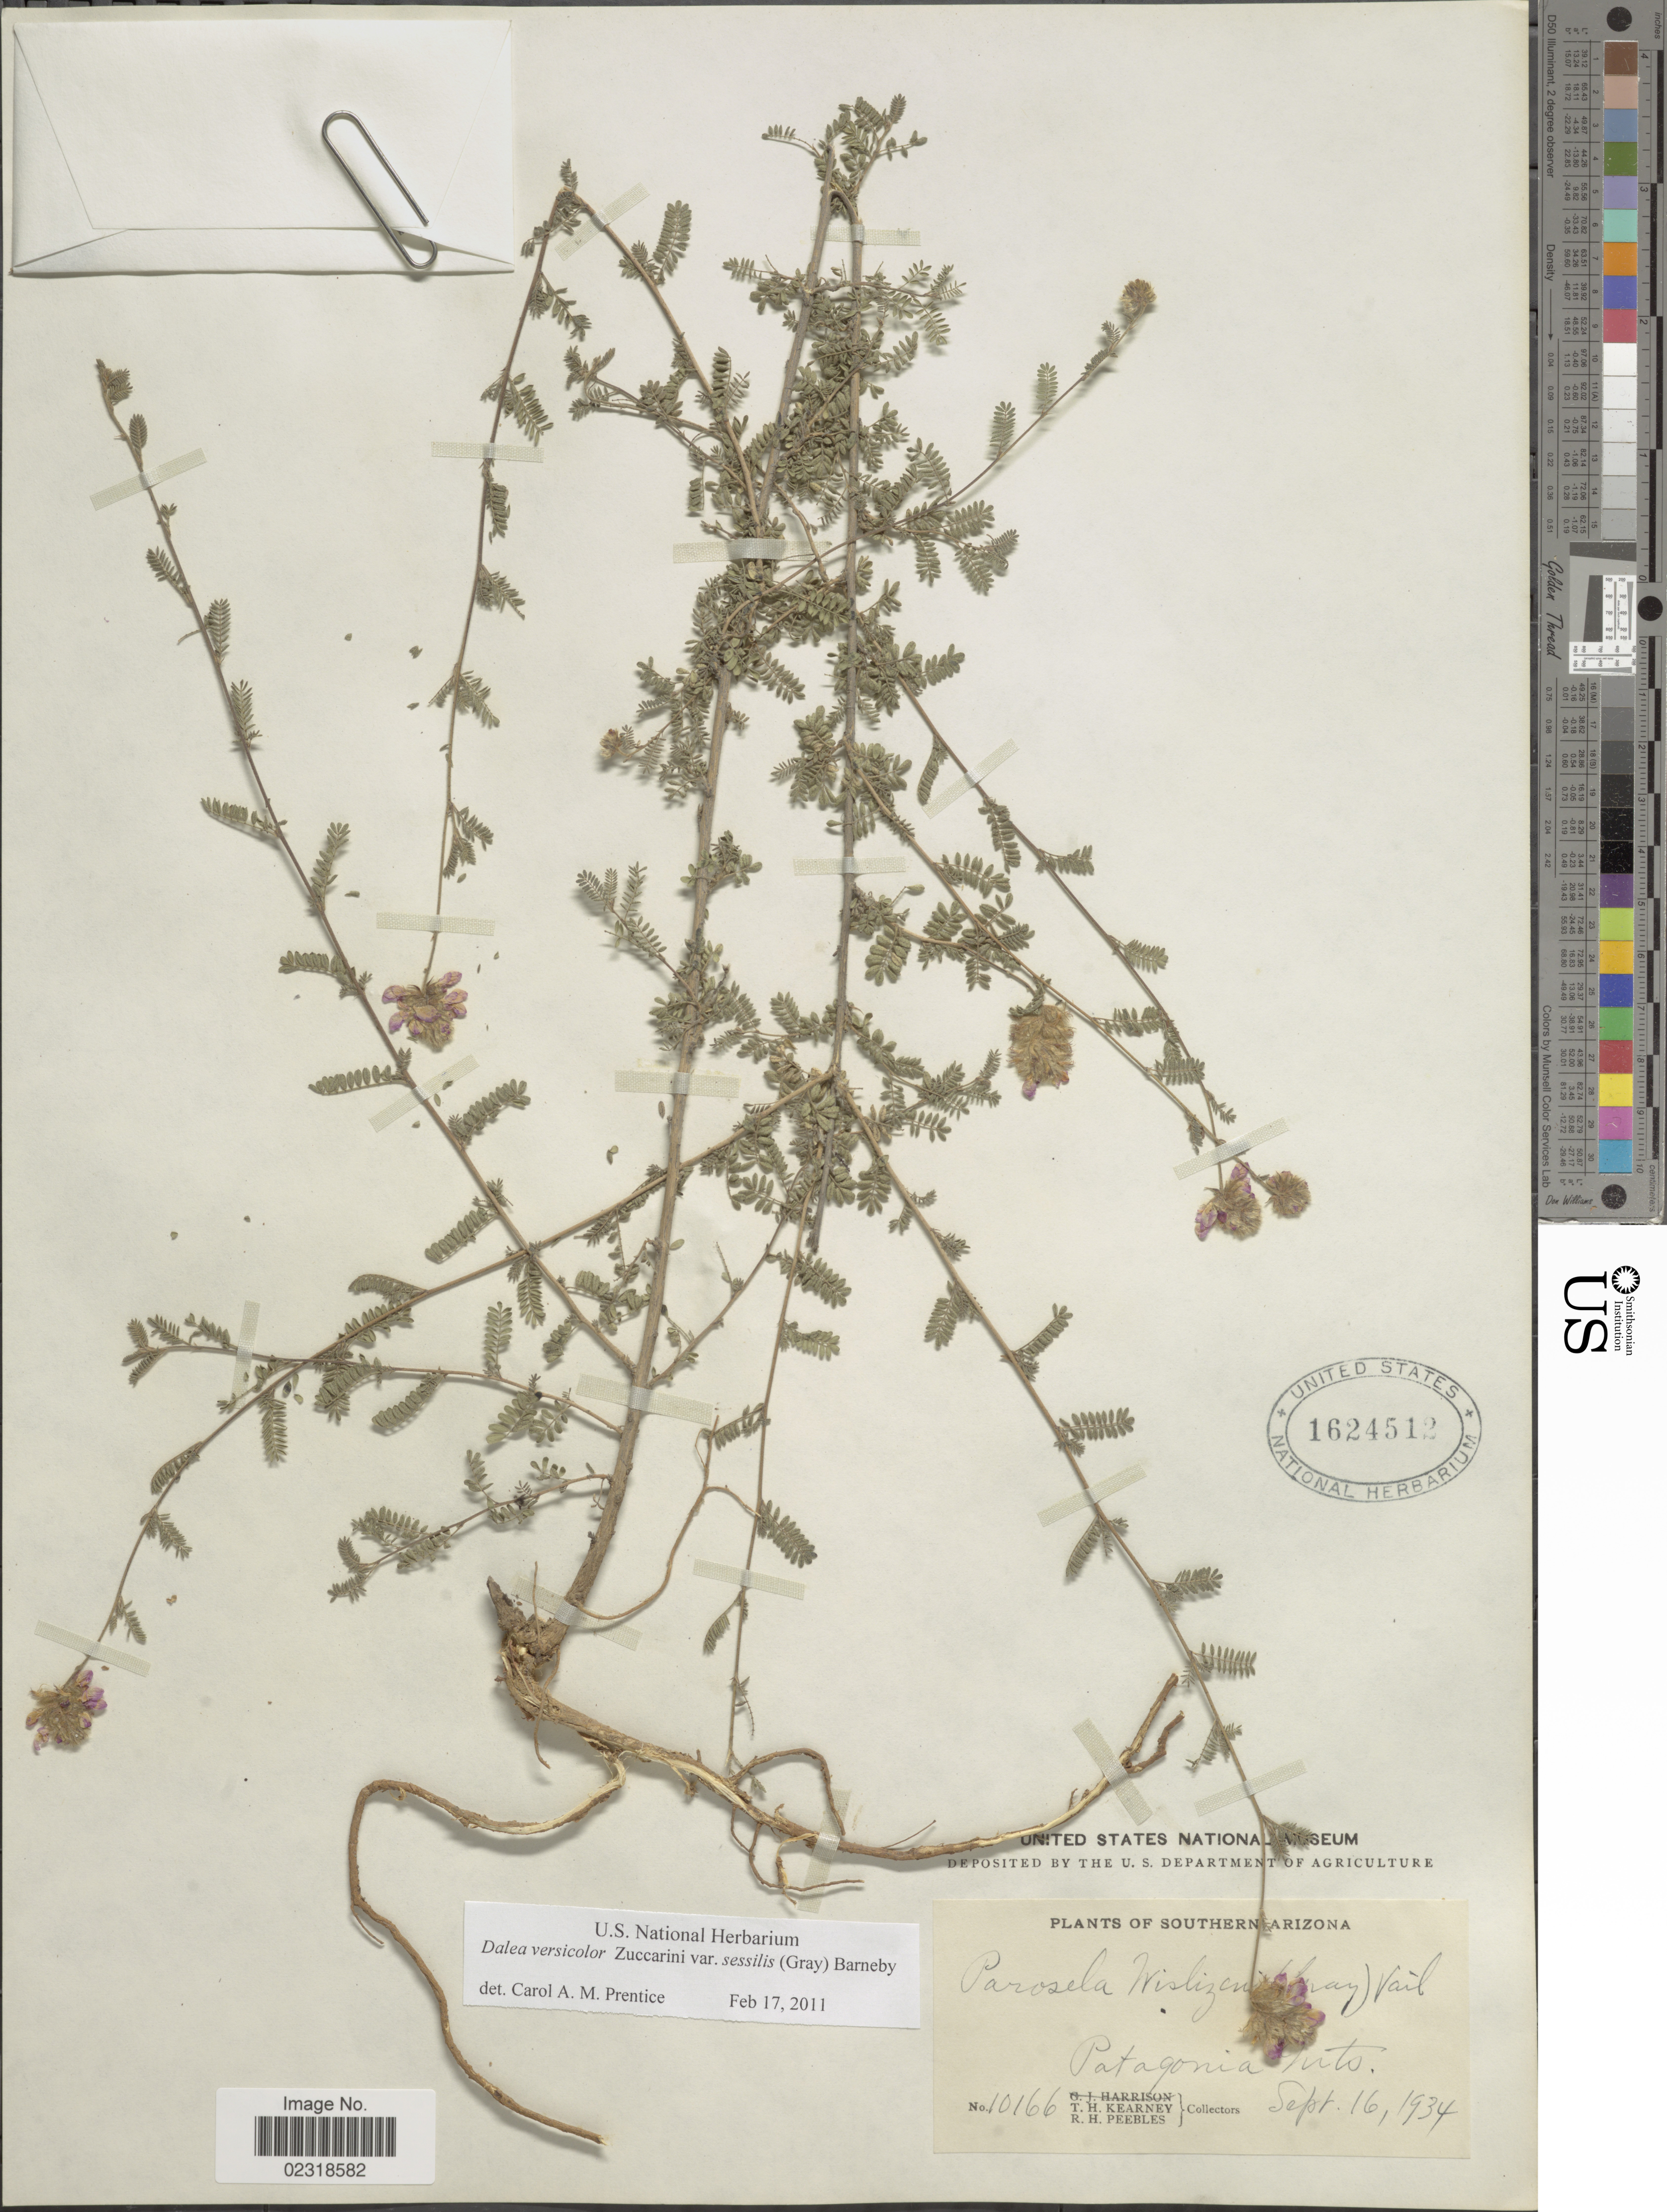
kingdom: Plantae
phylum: Tracheophyta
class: Magnoliopsida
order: Fabales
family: Fabaceae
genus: Dalea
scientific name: Dalea versicolor var. sessilis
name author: Zucc.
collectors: T. H. Kearney & R. H. Peebles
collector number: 10166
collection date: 1934-09-16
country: United States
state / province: Arizona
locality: Southern Arizona, Patagonia Mts.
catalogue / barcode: US 1624512